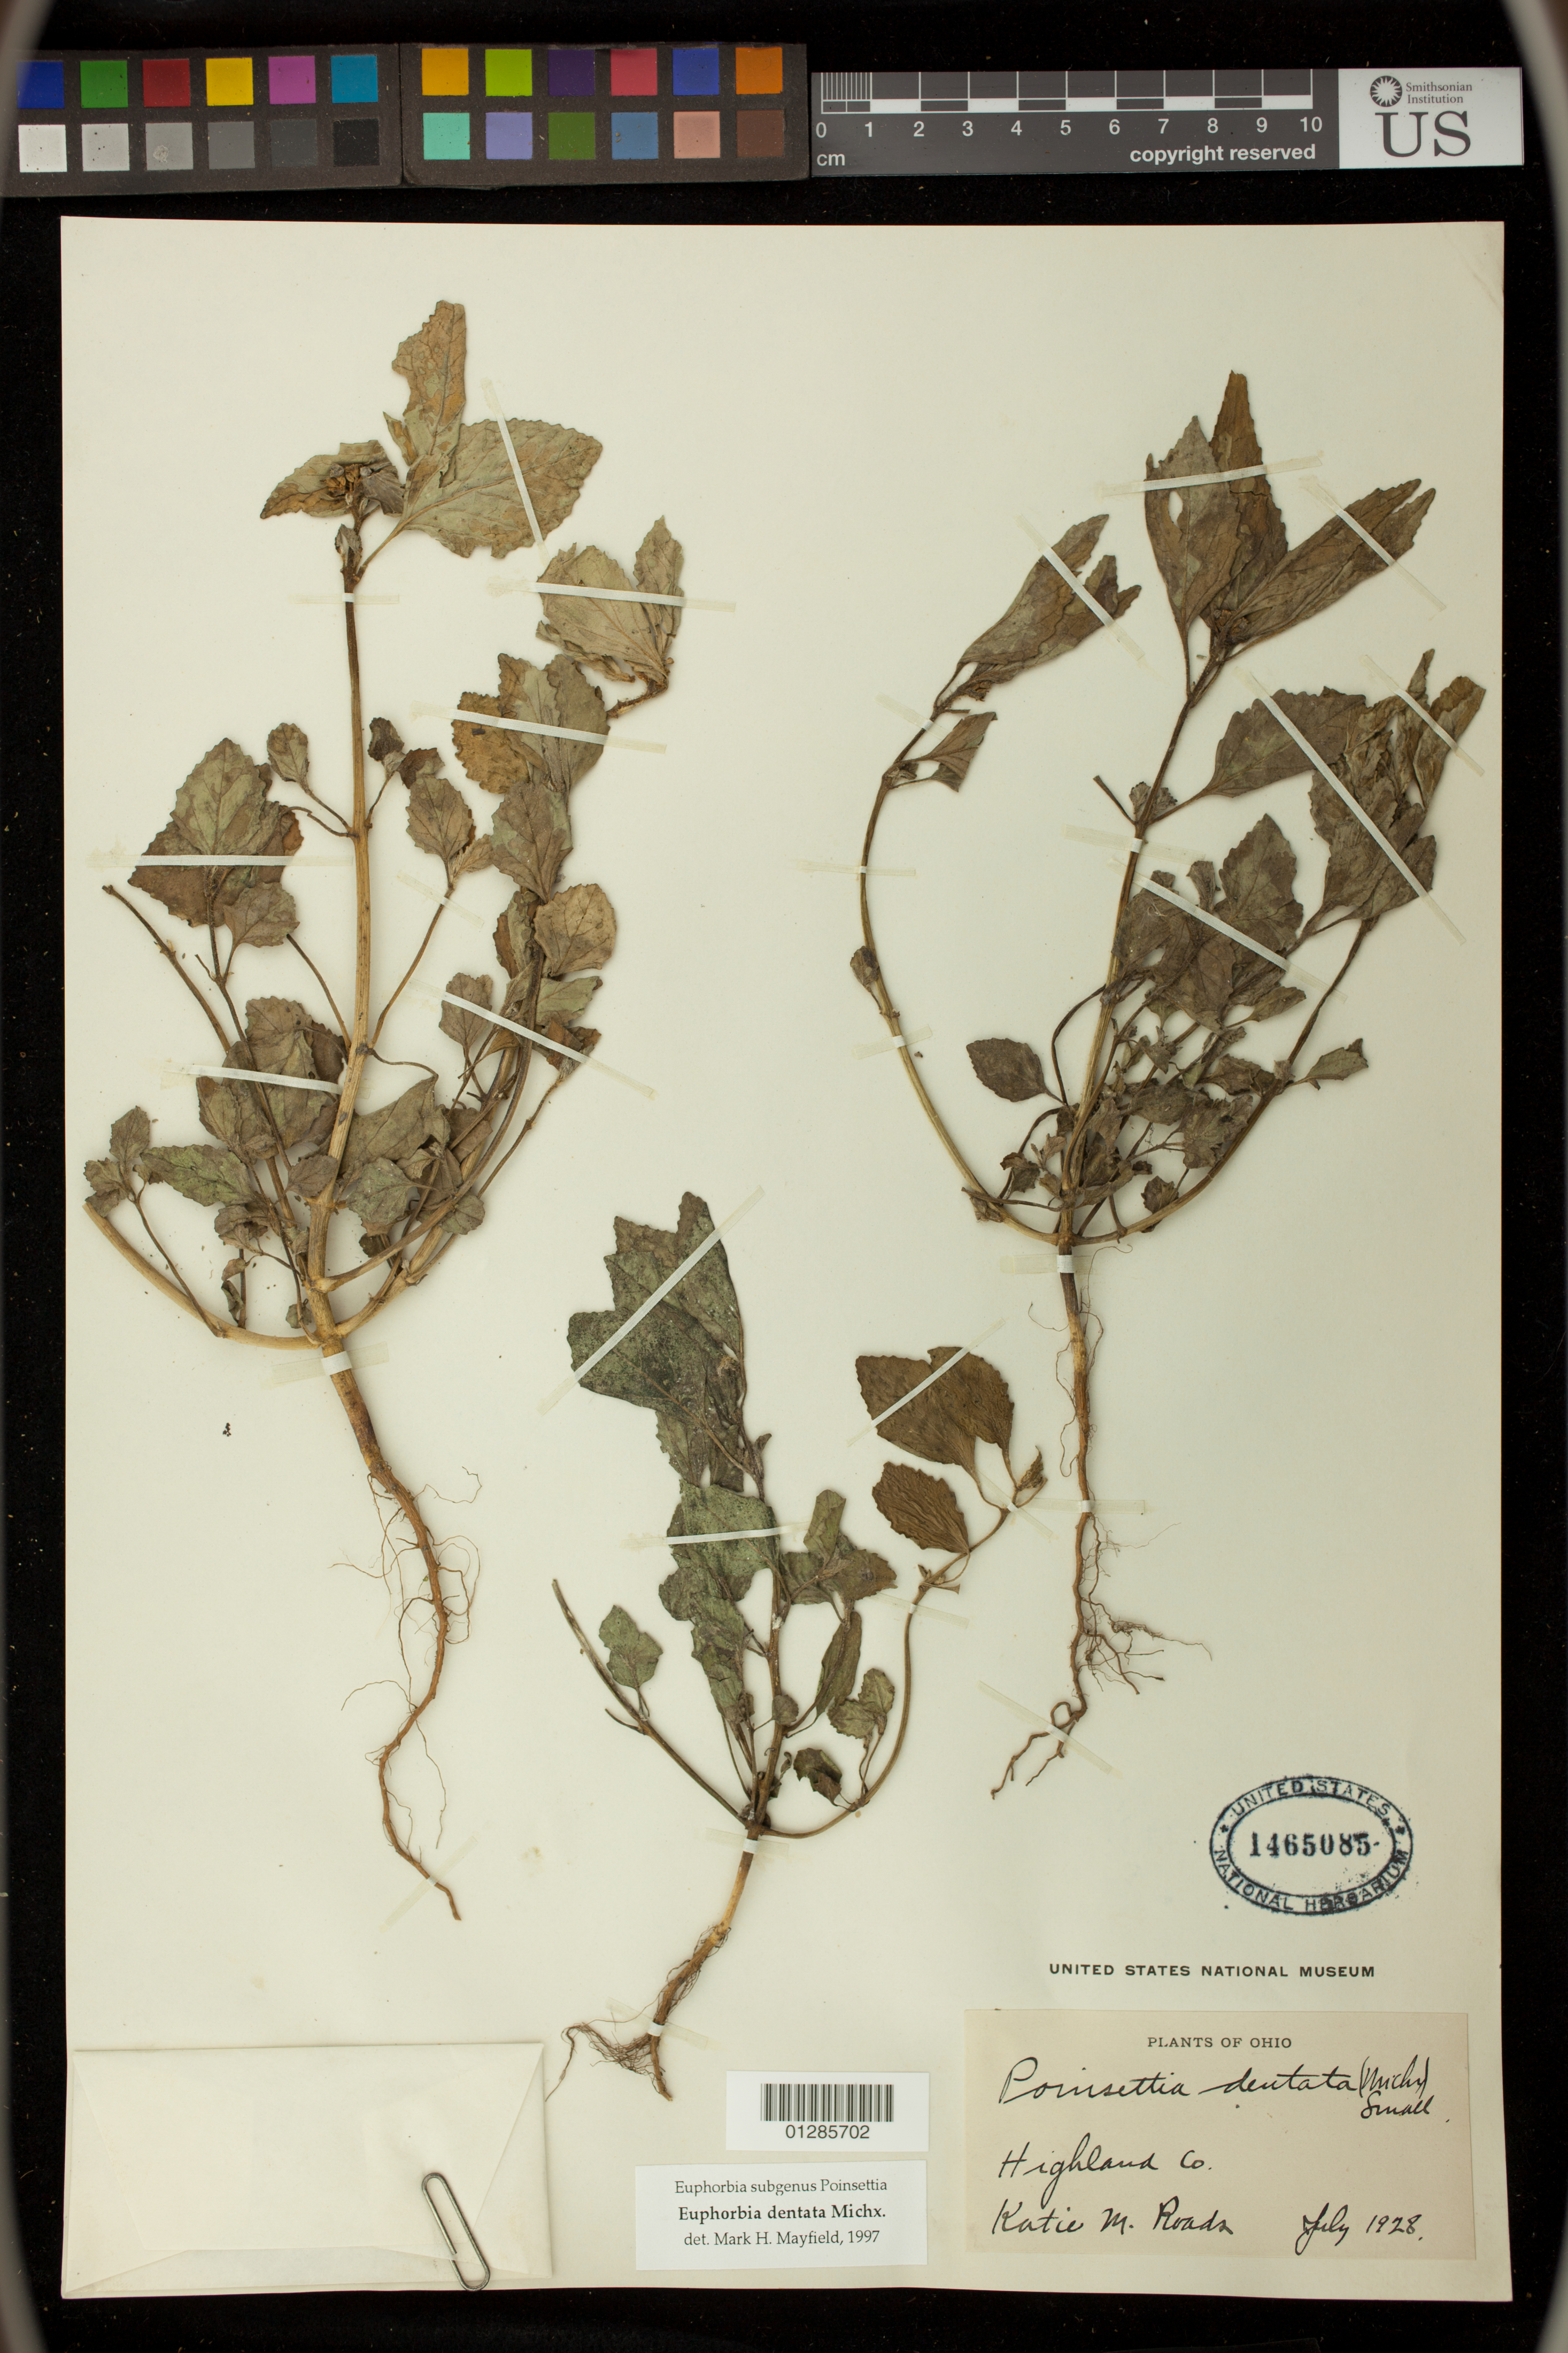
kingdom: Plantae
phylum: Tracheophyta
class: Magnoliopsida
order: Malpighiales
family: Euphorbiaceae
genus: Euphorbia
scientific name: Euphorbia dentata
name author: Michx.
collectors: K. Roads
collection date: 1928-07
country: United States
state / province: Ohio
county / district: Highland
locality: Highland Co.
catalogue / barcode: US 1465085